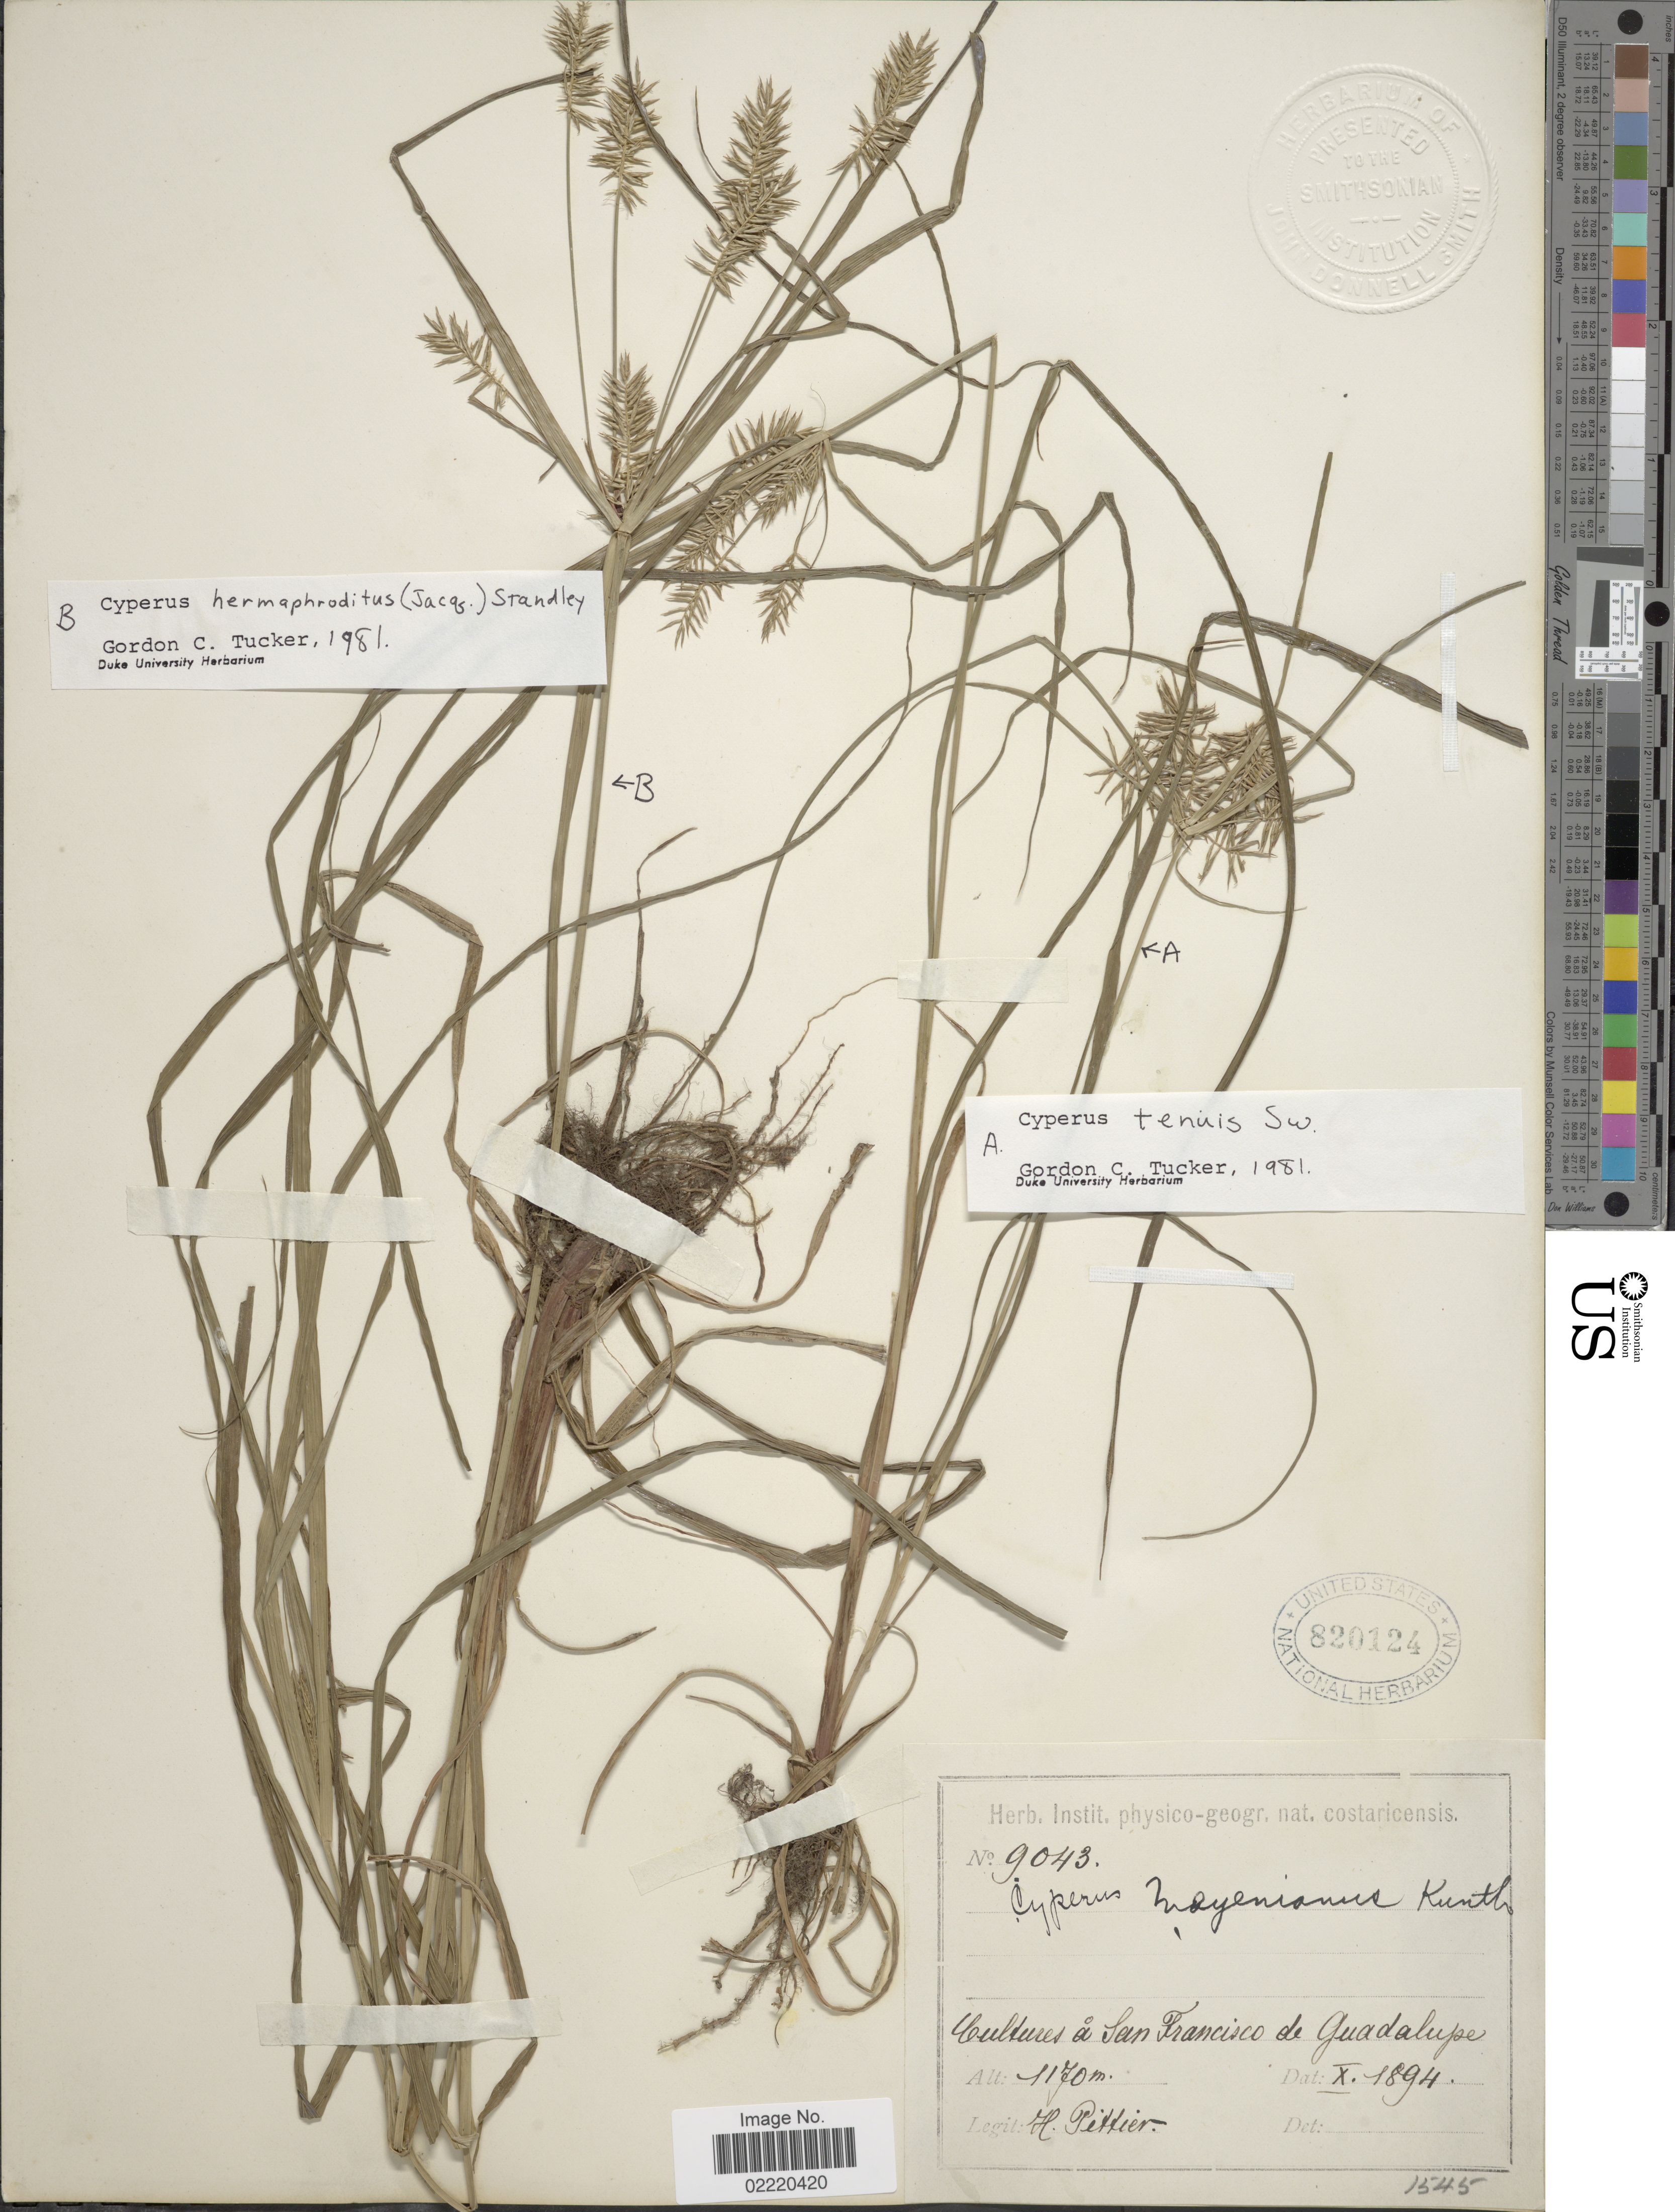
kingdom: Plantae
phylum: Tracheophyta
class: Liliopsida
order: Poales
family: Cyperaceae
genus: Cyperus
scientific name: Cyperus tenuis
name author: Sw.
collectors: H. F. Pittier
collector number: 9043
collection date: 1894-10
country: Costa Rica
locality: Cultures a San Francisco de Guadalupe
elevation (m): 1170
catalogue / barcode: US 820124